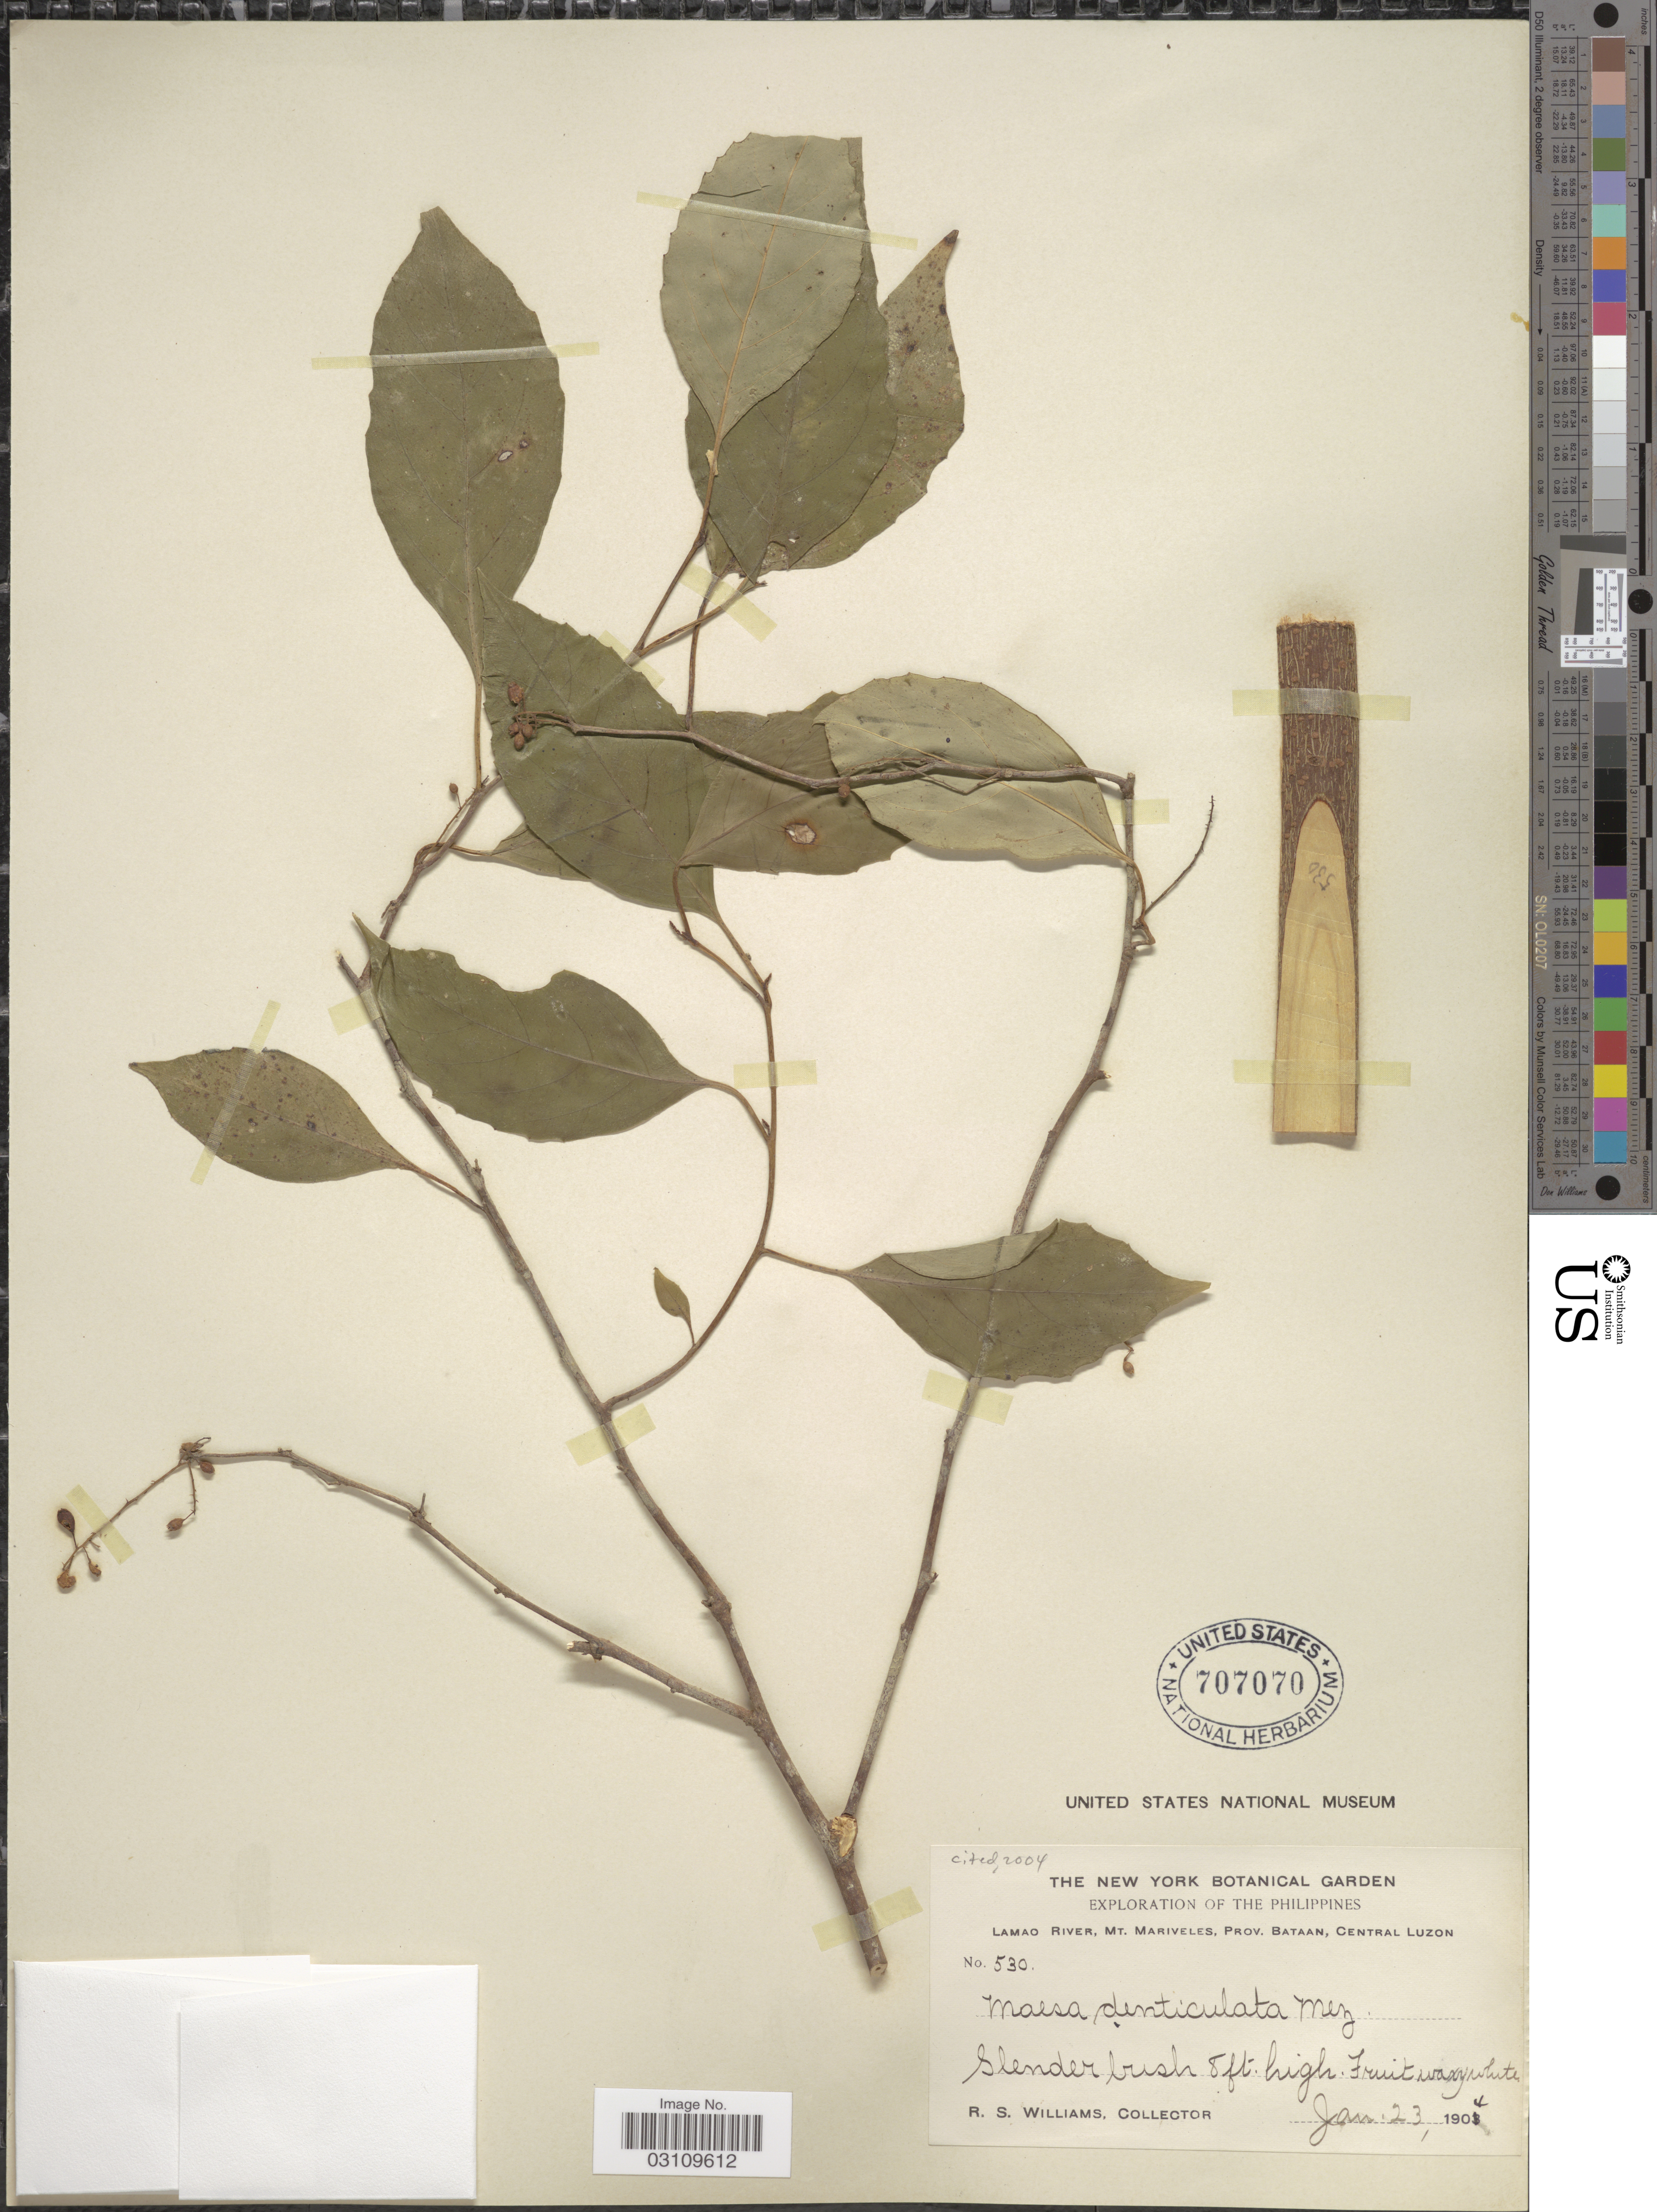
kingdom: Plantae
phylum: Tracheophyta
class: Magnoliopsida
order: Ericales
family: Primulaceae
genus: Maesa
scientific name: Maesa denticulata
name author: Mez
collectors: R. S. Williams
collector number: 530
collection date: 1904-01-23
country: Philippines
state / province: Central Luzon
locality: Lamao River, Mt. Mariveles, Prov. Bataan, Cenral Luzon.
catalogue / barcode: US 707070